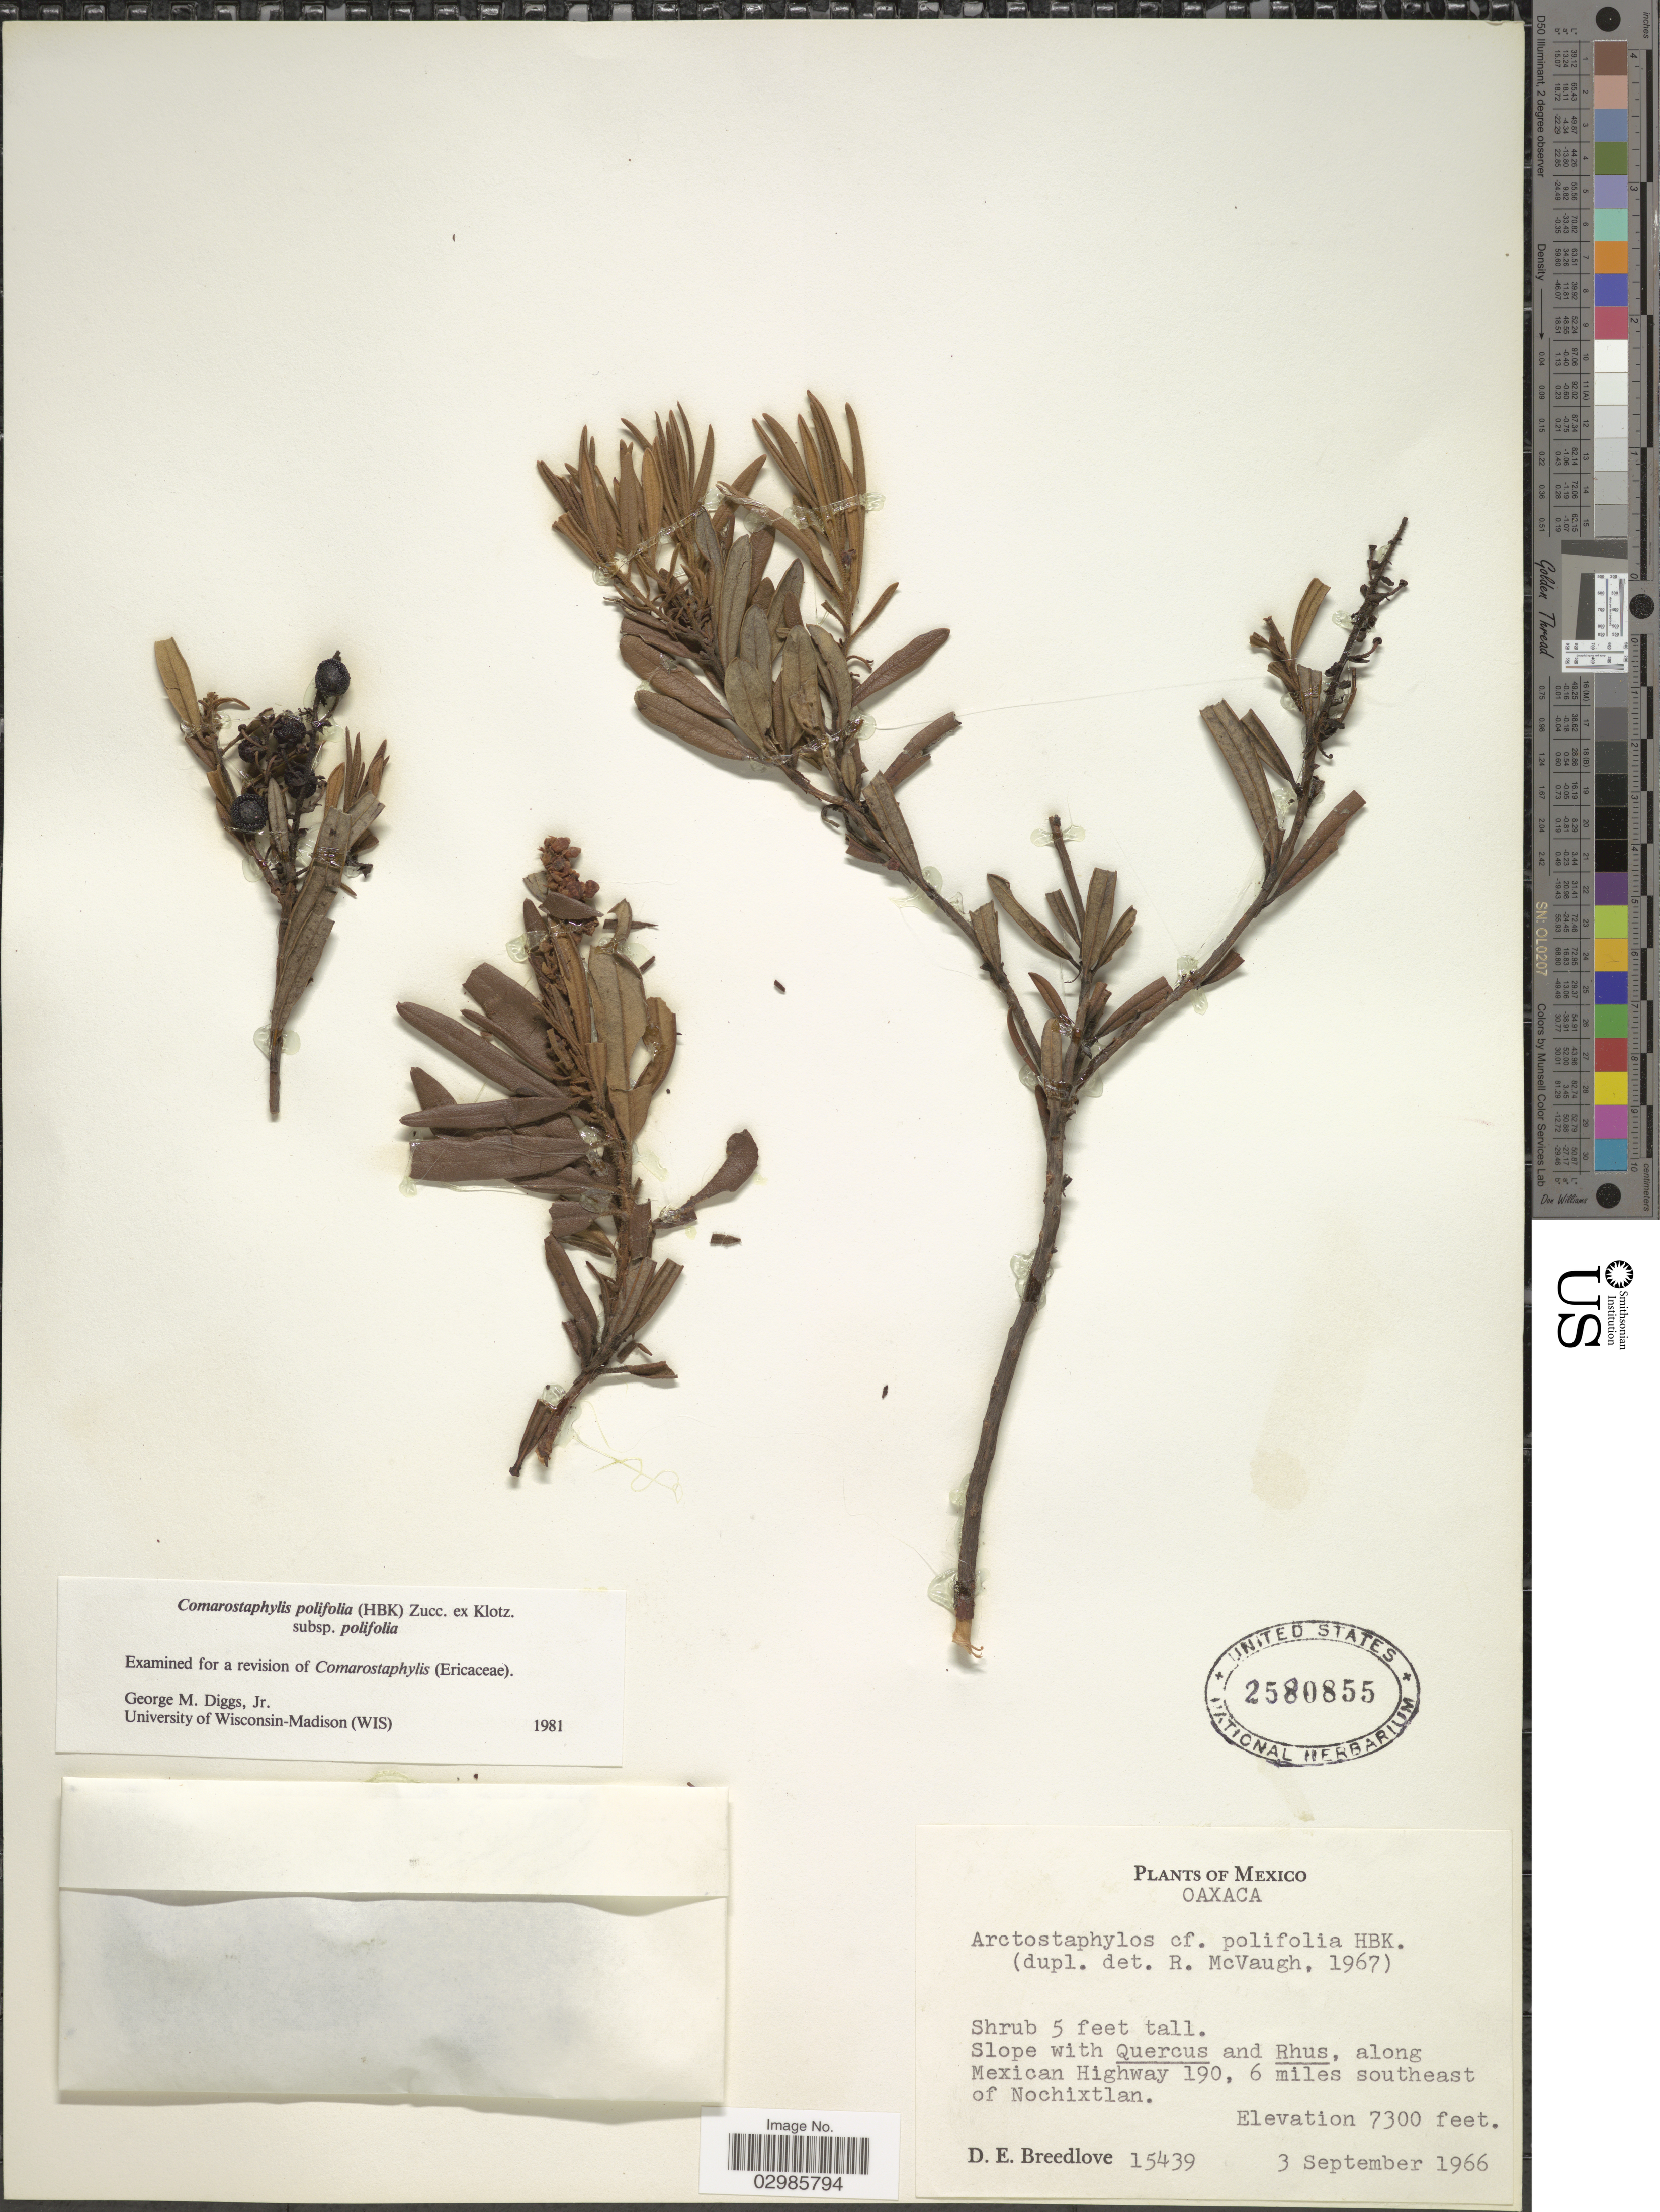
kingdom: Plantae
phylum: Tracheophyta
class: Magnoliopsida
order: Ericales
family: Ericaceae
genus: Comarostaphylis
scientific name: Comarostaphylis polifolia subsp. polifolia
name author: (Kunth) Zucc. ex Klotzsch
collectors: D. E. Breedlove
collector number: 15439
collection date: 1966-09-03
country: Mexico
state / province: Oaxaca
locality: Along Mexican Highway 190, 6 miles southeast of Nochixtlan.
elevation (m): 2225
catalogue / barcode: US 2580855